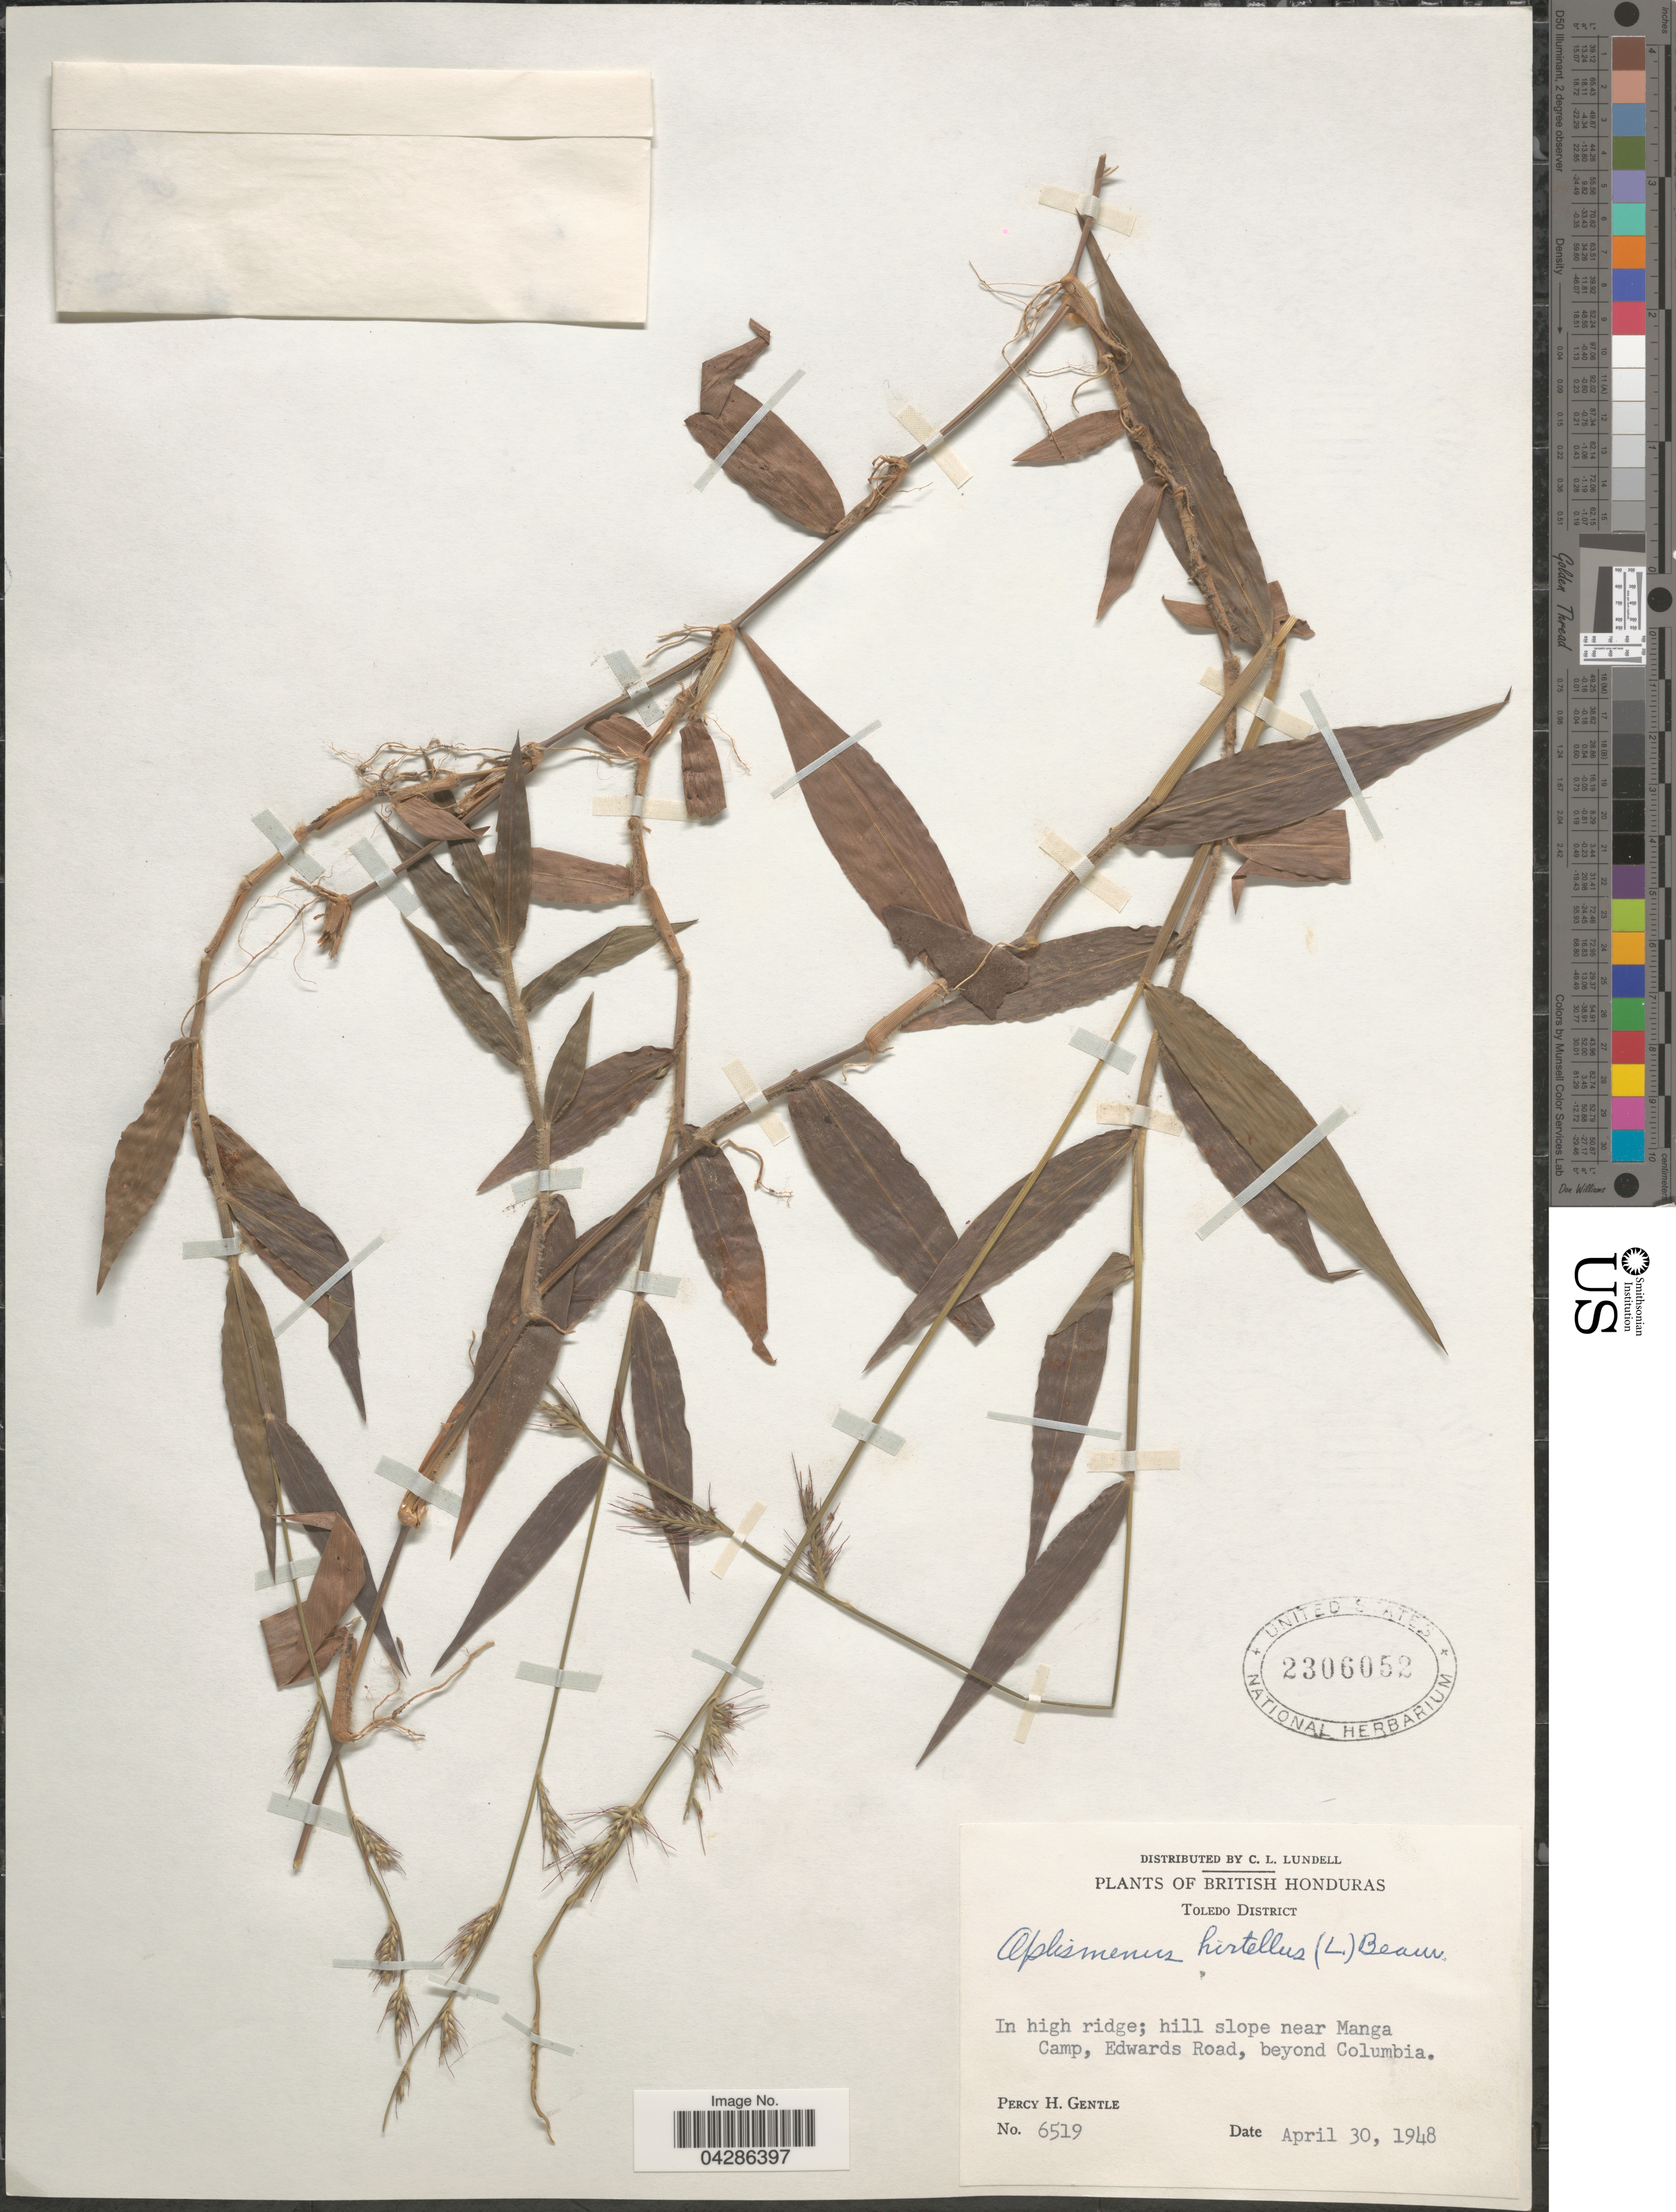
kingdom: Plantae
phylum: Tracheophyta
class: Liliopsida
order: Poales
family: Poaceae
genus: Oplismenus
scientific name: Oplismenus hirtellus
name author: (L.) P. Beauv.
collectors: P. H. Gentle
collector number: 6519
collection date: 1948-04-30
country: Belize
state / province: Toledo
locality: British Honduras. Toledo District. Hill slope near Manga Camp, Edwards Road, beyond Columbia.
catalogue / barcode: US 2306052